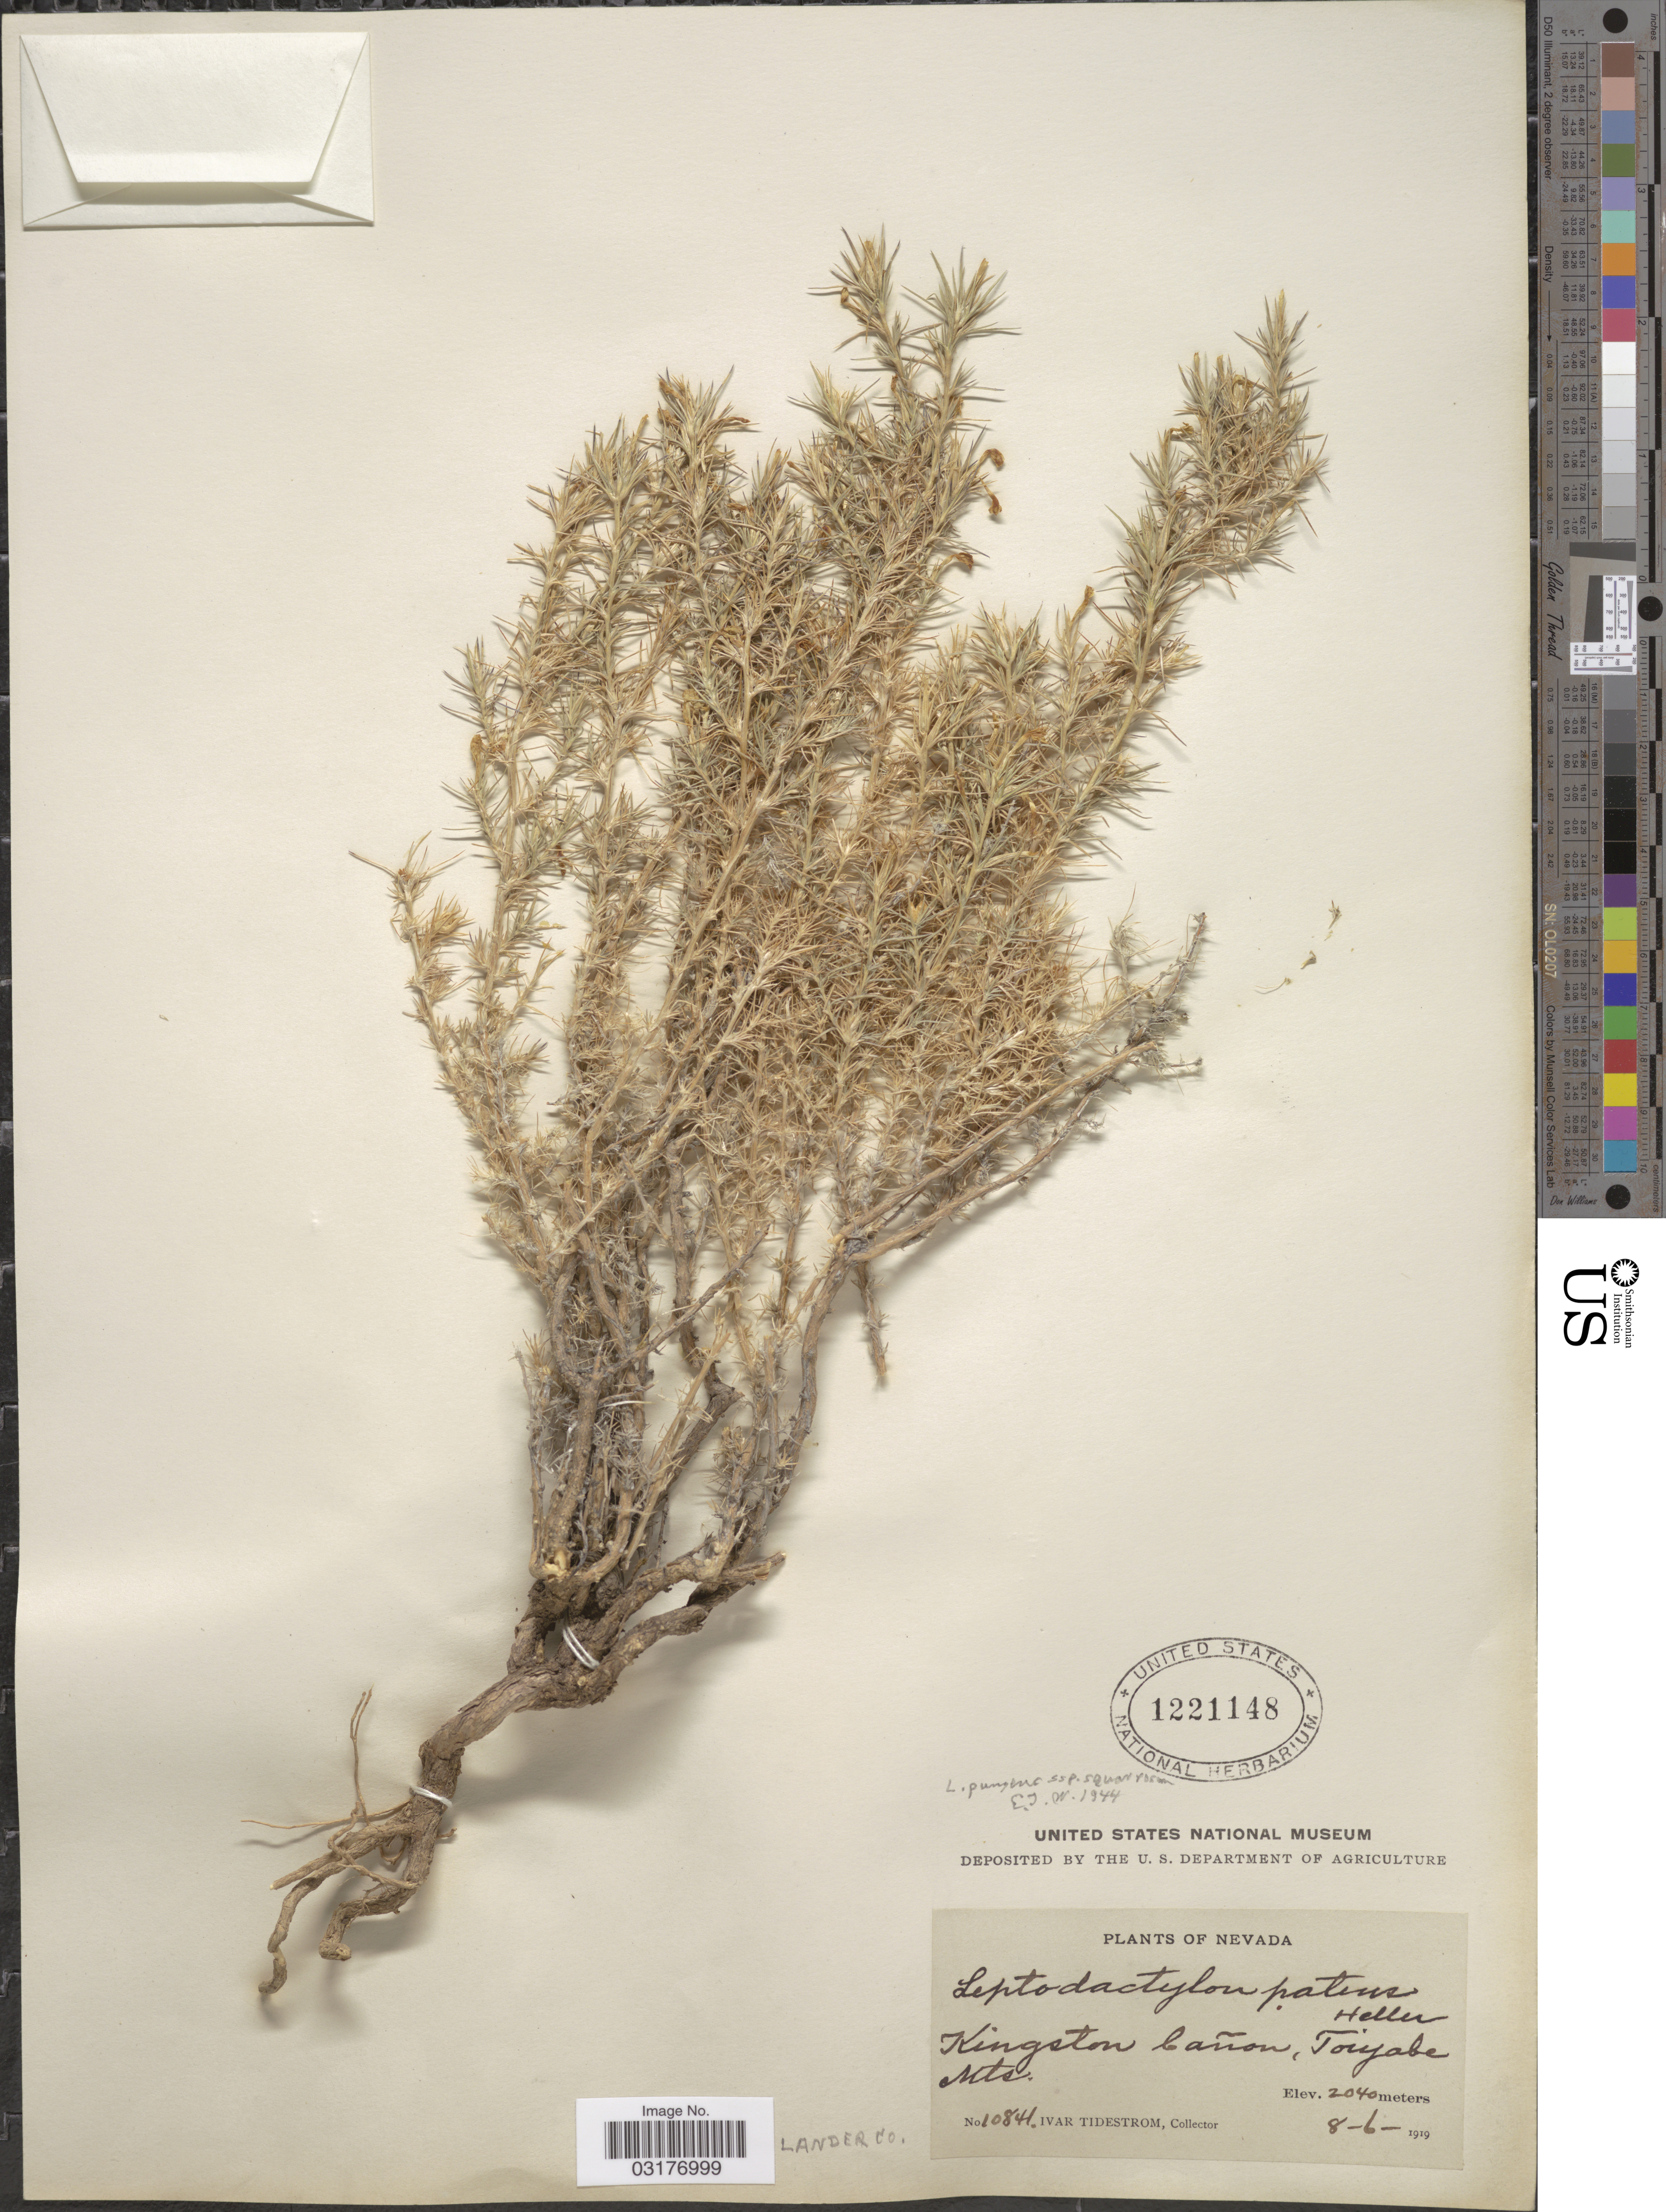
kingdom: Plantae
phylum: Tracheophyta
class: Magnoliopsida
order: Ericales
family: Polemoniaceae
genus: Linanthus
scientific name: Linanthus pungens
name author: (Torr.) J.M. Porter & L.A. Johnson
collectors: I. F. Tidestrom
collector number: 10841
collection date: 1919-08-06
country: United States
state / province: Nevada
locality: Kingston Cañon, Toiyabe Mts. Lander Co.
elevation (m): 2040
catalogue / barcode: US 1221148